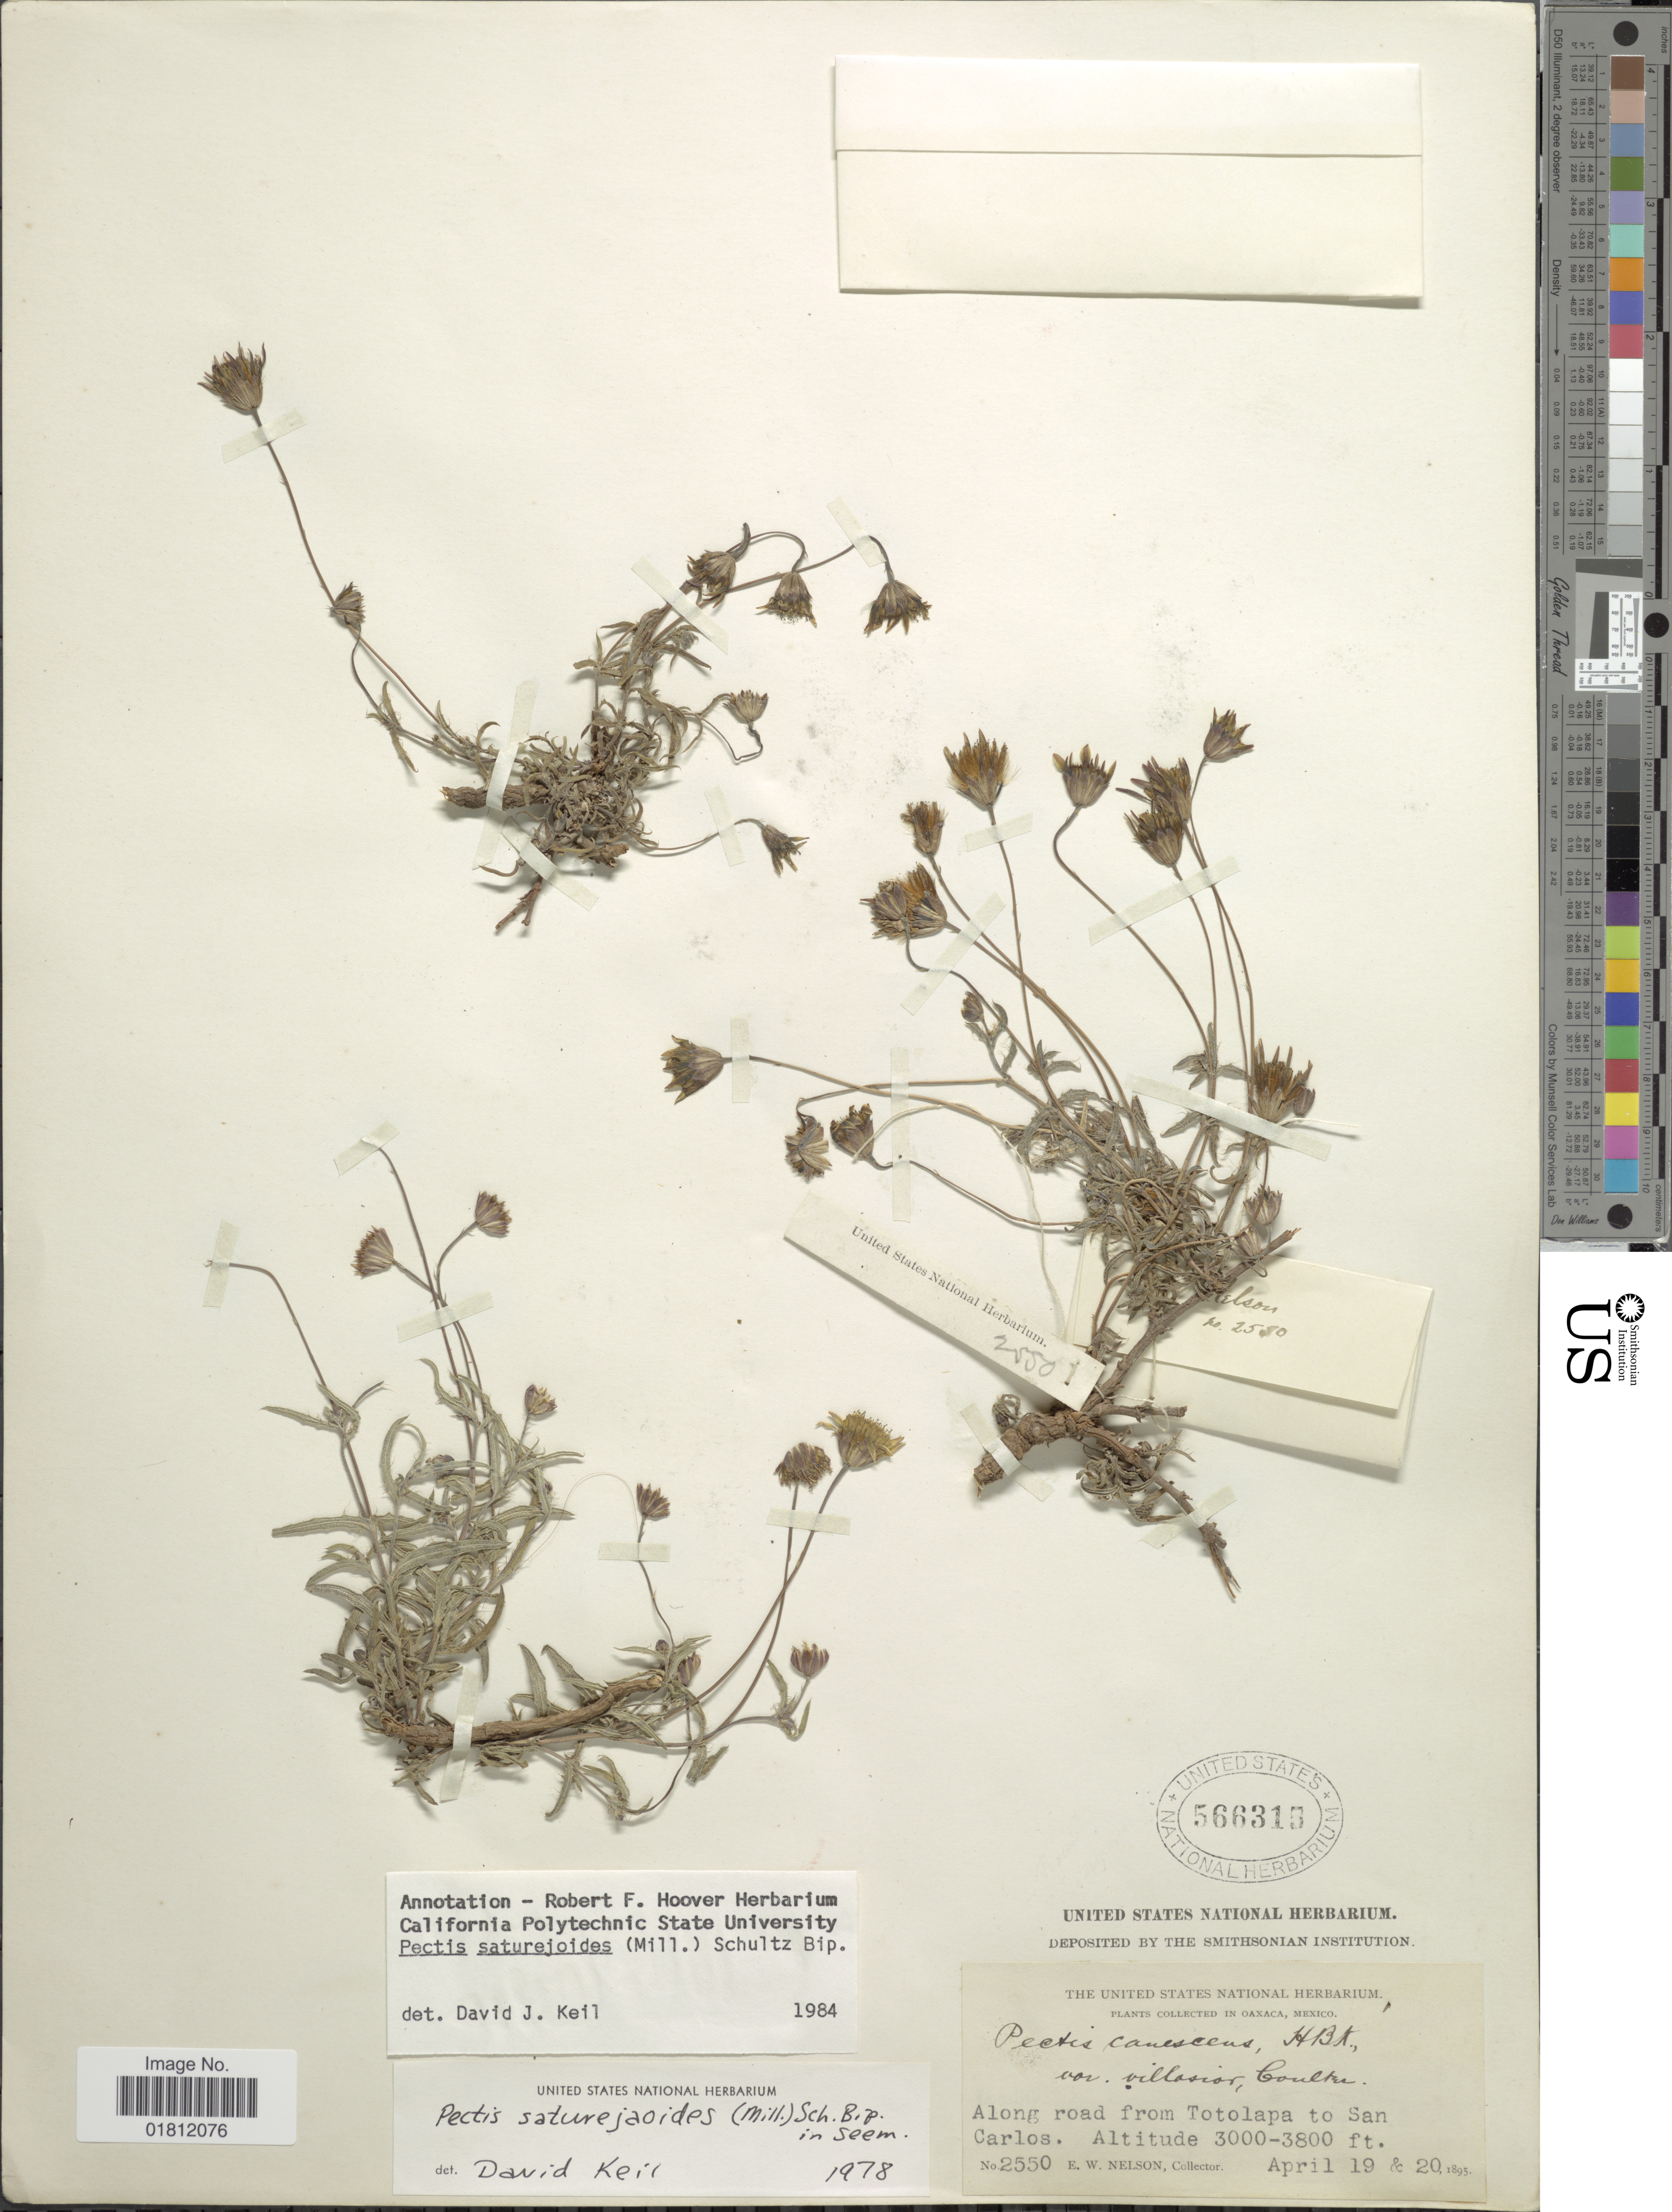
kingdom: Plantae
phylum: Tracheophyta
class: Magnoliopsida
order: Asterales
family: Asteraceae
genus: Pectis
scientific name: Pectis saturejoides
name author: (Mill.) Sch. Bip.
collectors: E. W. Nelson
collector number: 2550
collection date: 1895-04-19/1895-04-20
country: Mexico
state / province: Oaxaca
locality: Oaxaca, Mexico. Along road from Totolapa to San Carlos.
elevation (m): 914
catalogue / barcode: US 566315